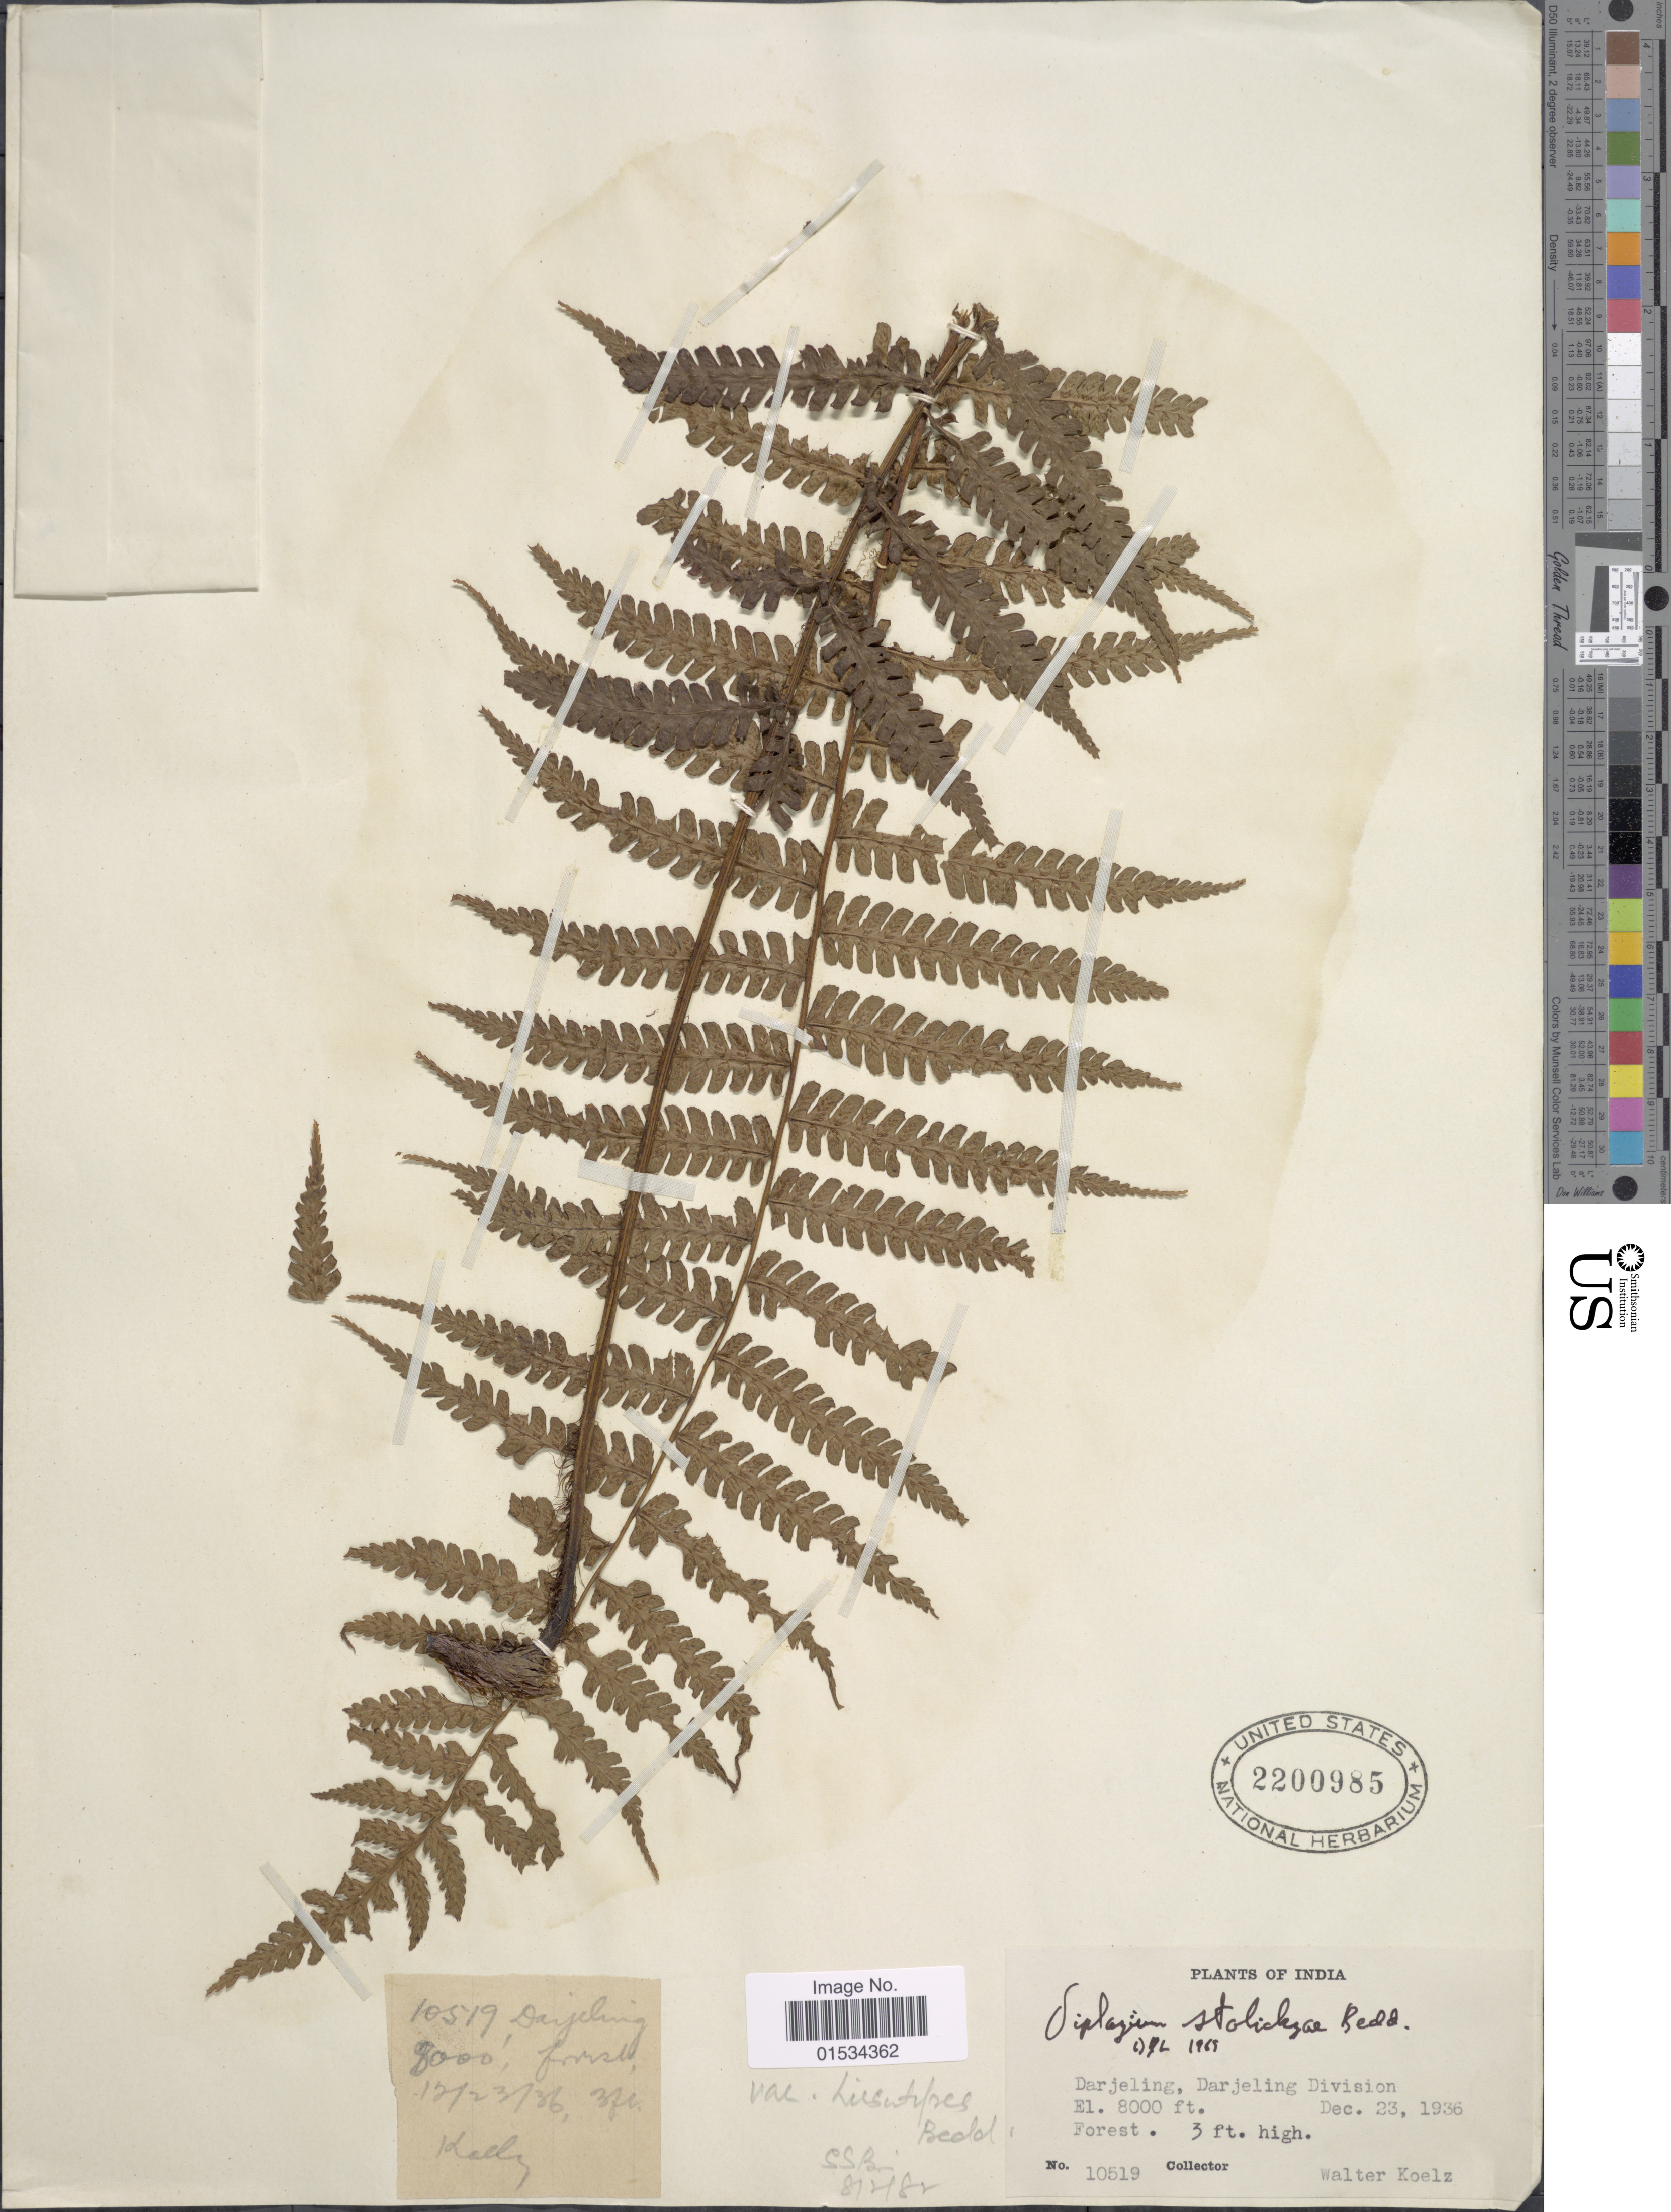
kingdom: Plantae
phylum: Tracheophyta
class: Polypodiopsida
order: Polypodiales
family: Athyriaceae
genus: Diplazium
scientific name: Diplazium stoliczkae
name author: Bedd.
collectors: W. N. Koelz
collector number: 10519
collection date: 1936-12-23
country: India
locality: Darjeling, Darjeling Division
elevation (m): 2438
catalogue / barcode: US 2200985